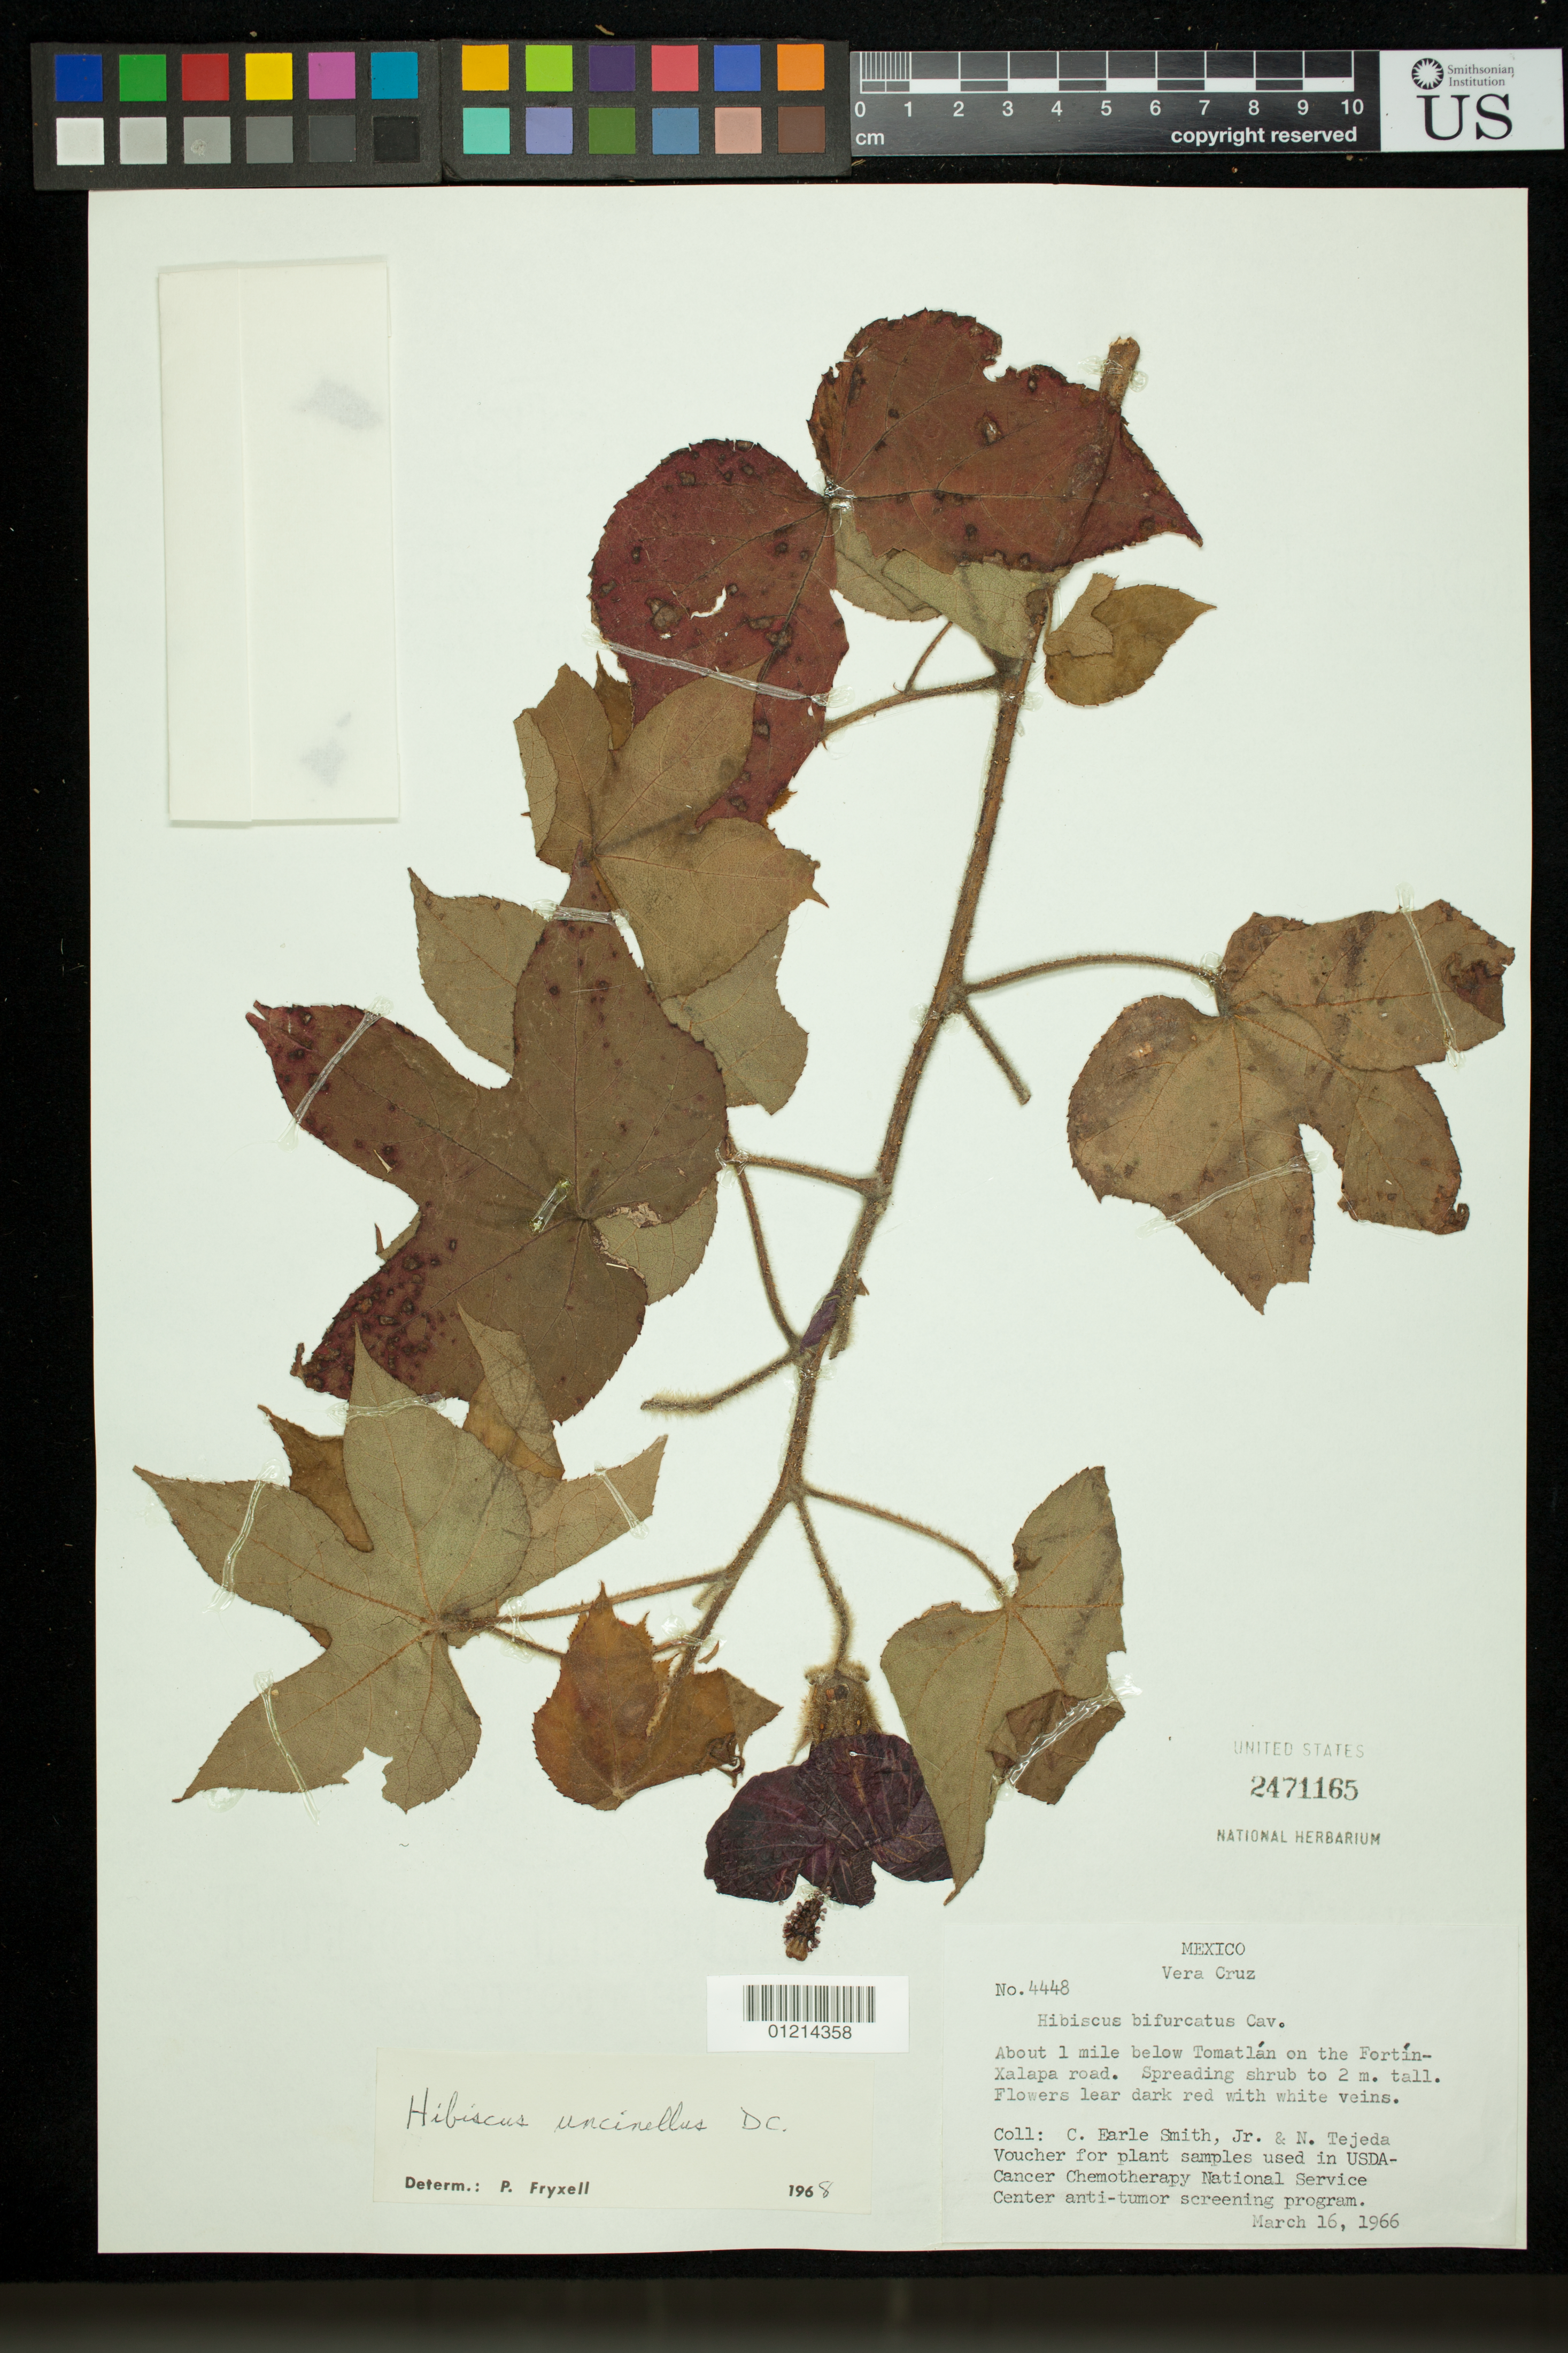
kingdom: Plantae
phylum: Tracheophyta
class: Magnoliopsida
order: Malvales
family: Malvaceae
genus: Sabdariffa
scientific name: Sabdariffa uncinella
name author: (DC.) M.M. Hanes & R.L. Barrett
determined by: Dorr, Laurence J., Curator (BOT), Smithsonian Institution - National Museum of Natural History (UNITED STATES)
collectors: C. E. Smith Jr. & N. Tejada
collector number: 4448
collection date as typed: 16 Mar 1966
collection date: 1966-03-16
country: Mexico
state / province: Veracruz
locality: Vera Cruz. About 1 mile below Tomatlán on the Fortín-Xalapa road.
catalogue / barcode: US 2471165